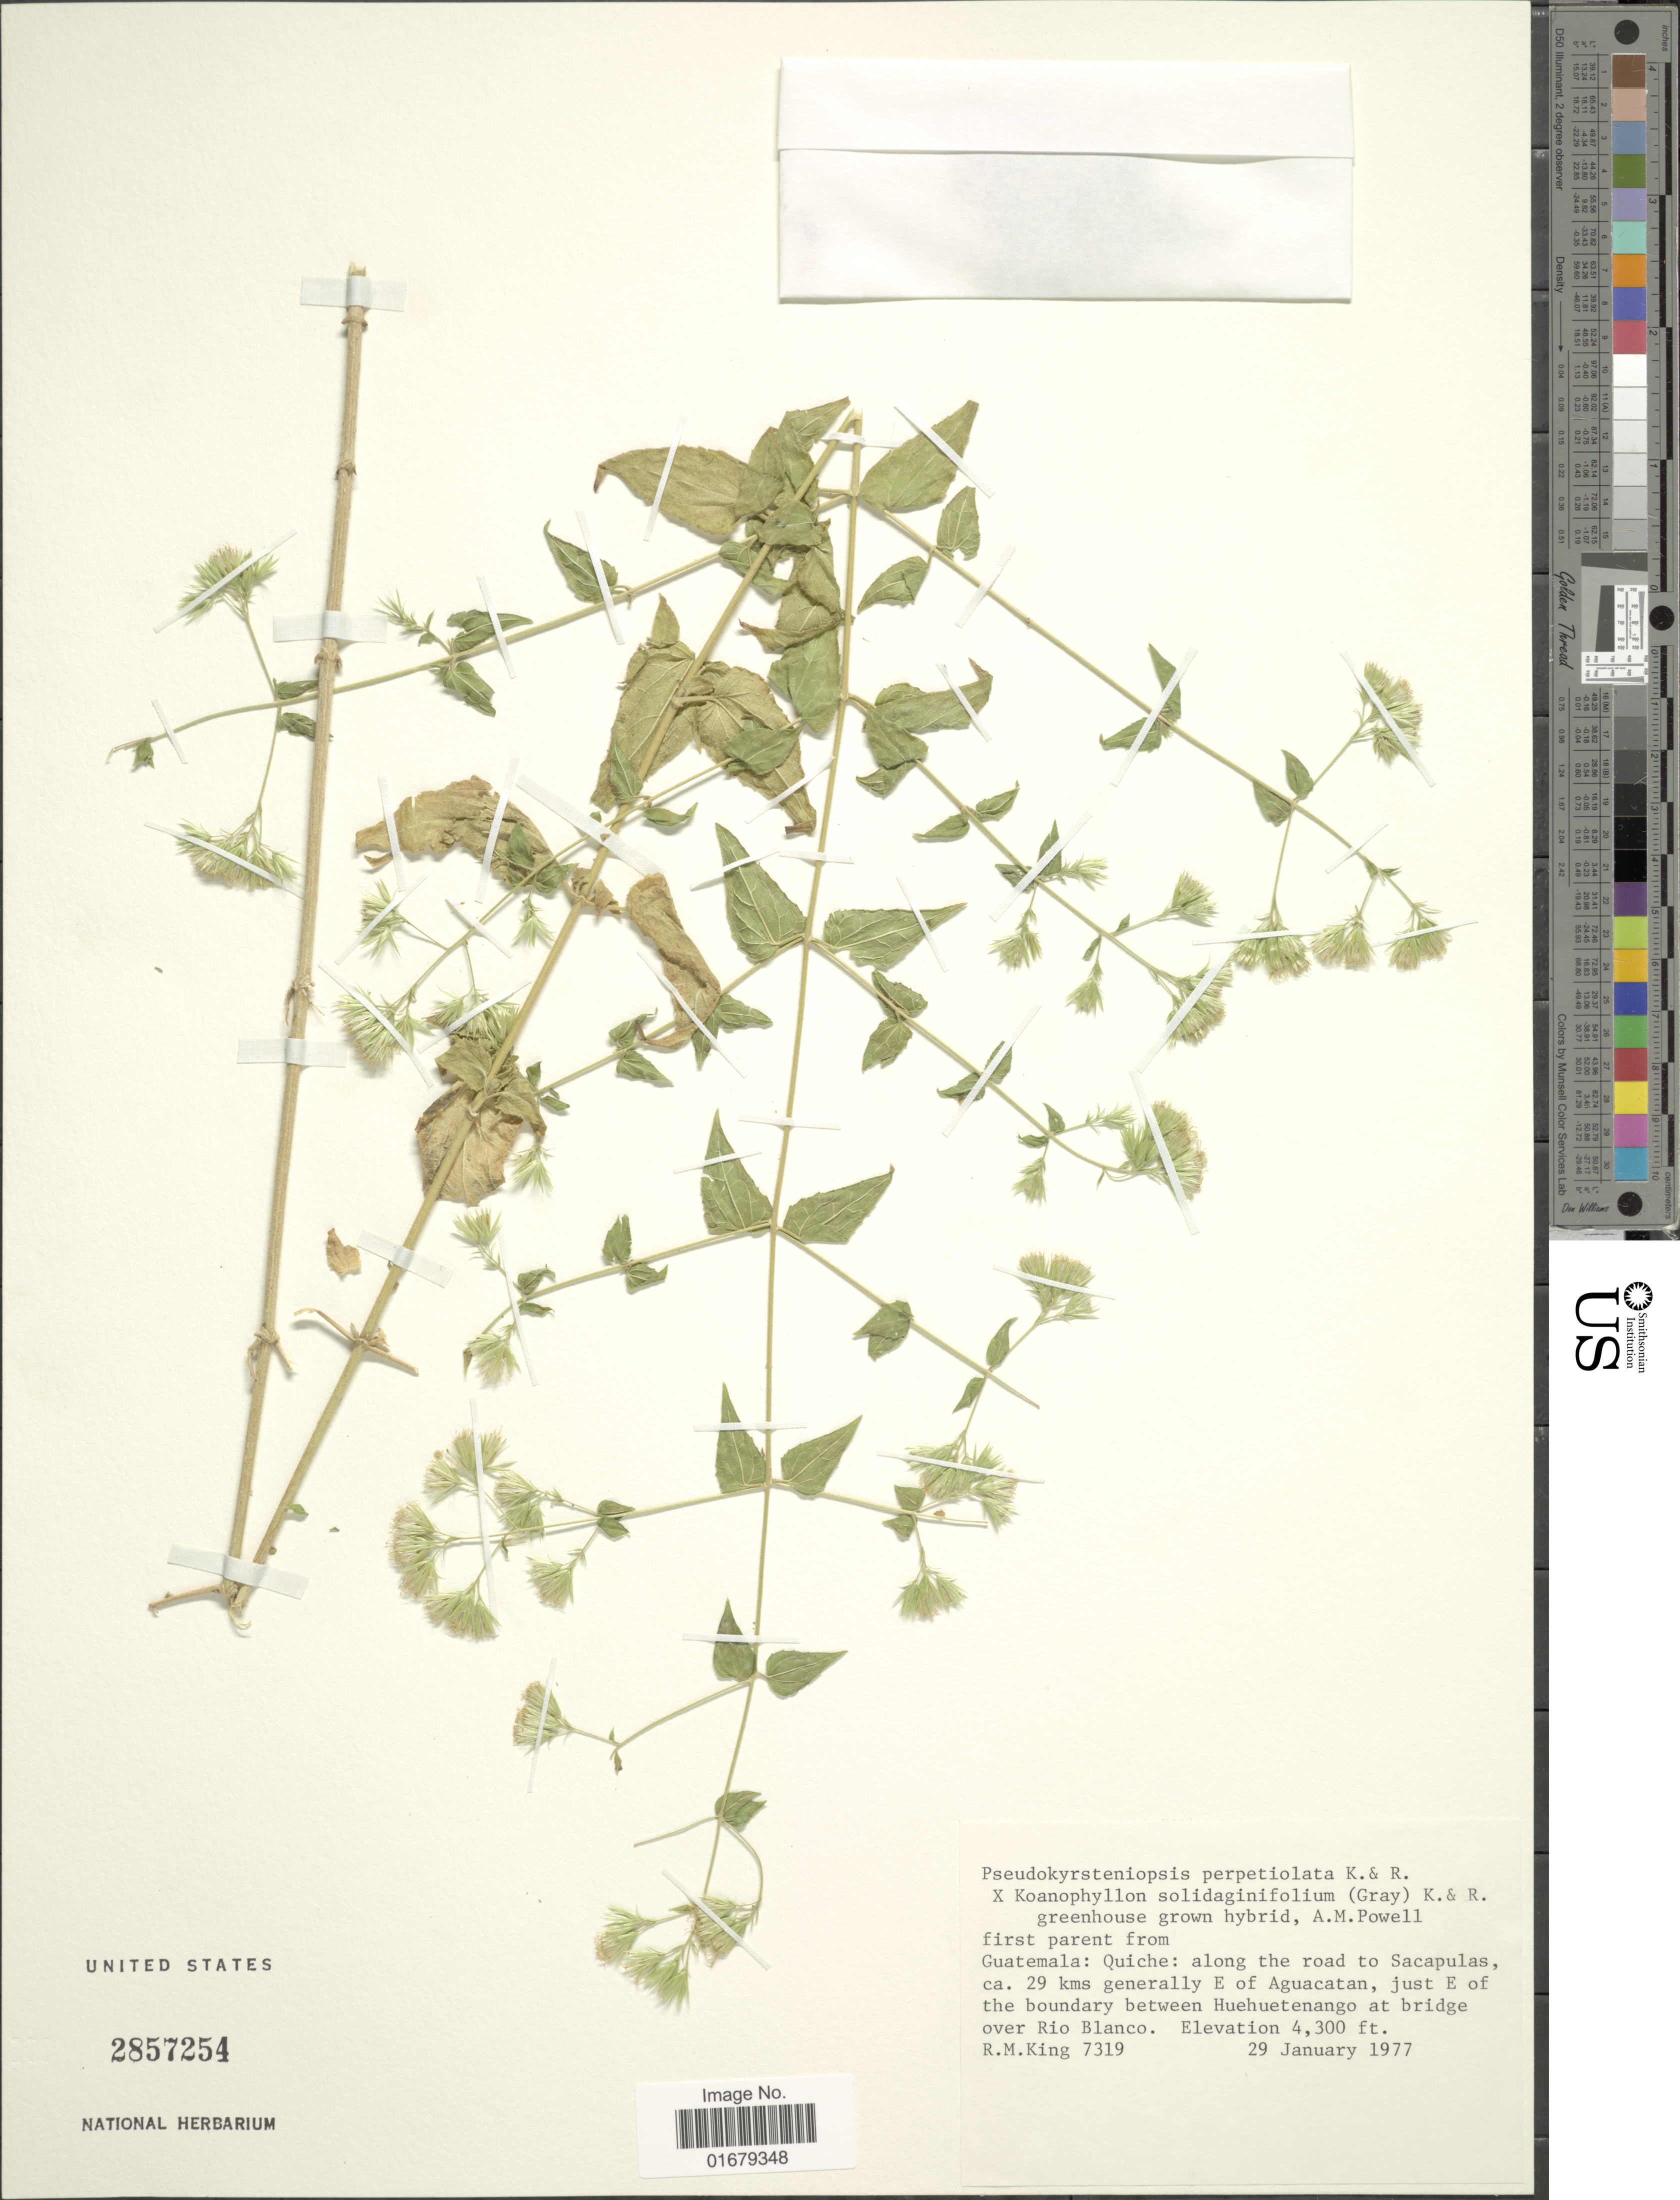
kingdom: Plantae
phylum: Tracheophyta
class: Magnoliopsida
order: Asterales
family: Asteraceae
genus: Pseudokyrsteniopsis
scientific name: Pseudokyrsteniopsis perpetiolata x Koanophyllon solidaginifolium (A. Gray) R.M. King & H. Rob.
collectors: R. M. King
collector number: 7319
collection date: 1977-01-29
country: Guatemala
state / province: El Quiché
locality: Along the road to Sacapulas, ca 29 kms generally E of Aguacatan, just E of the boundary between Huehuertenango at bridge over Rio Blanco.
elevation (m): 1311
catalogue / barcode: US 2857254